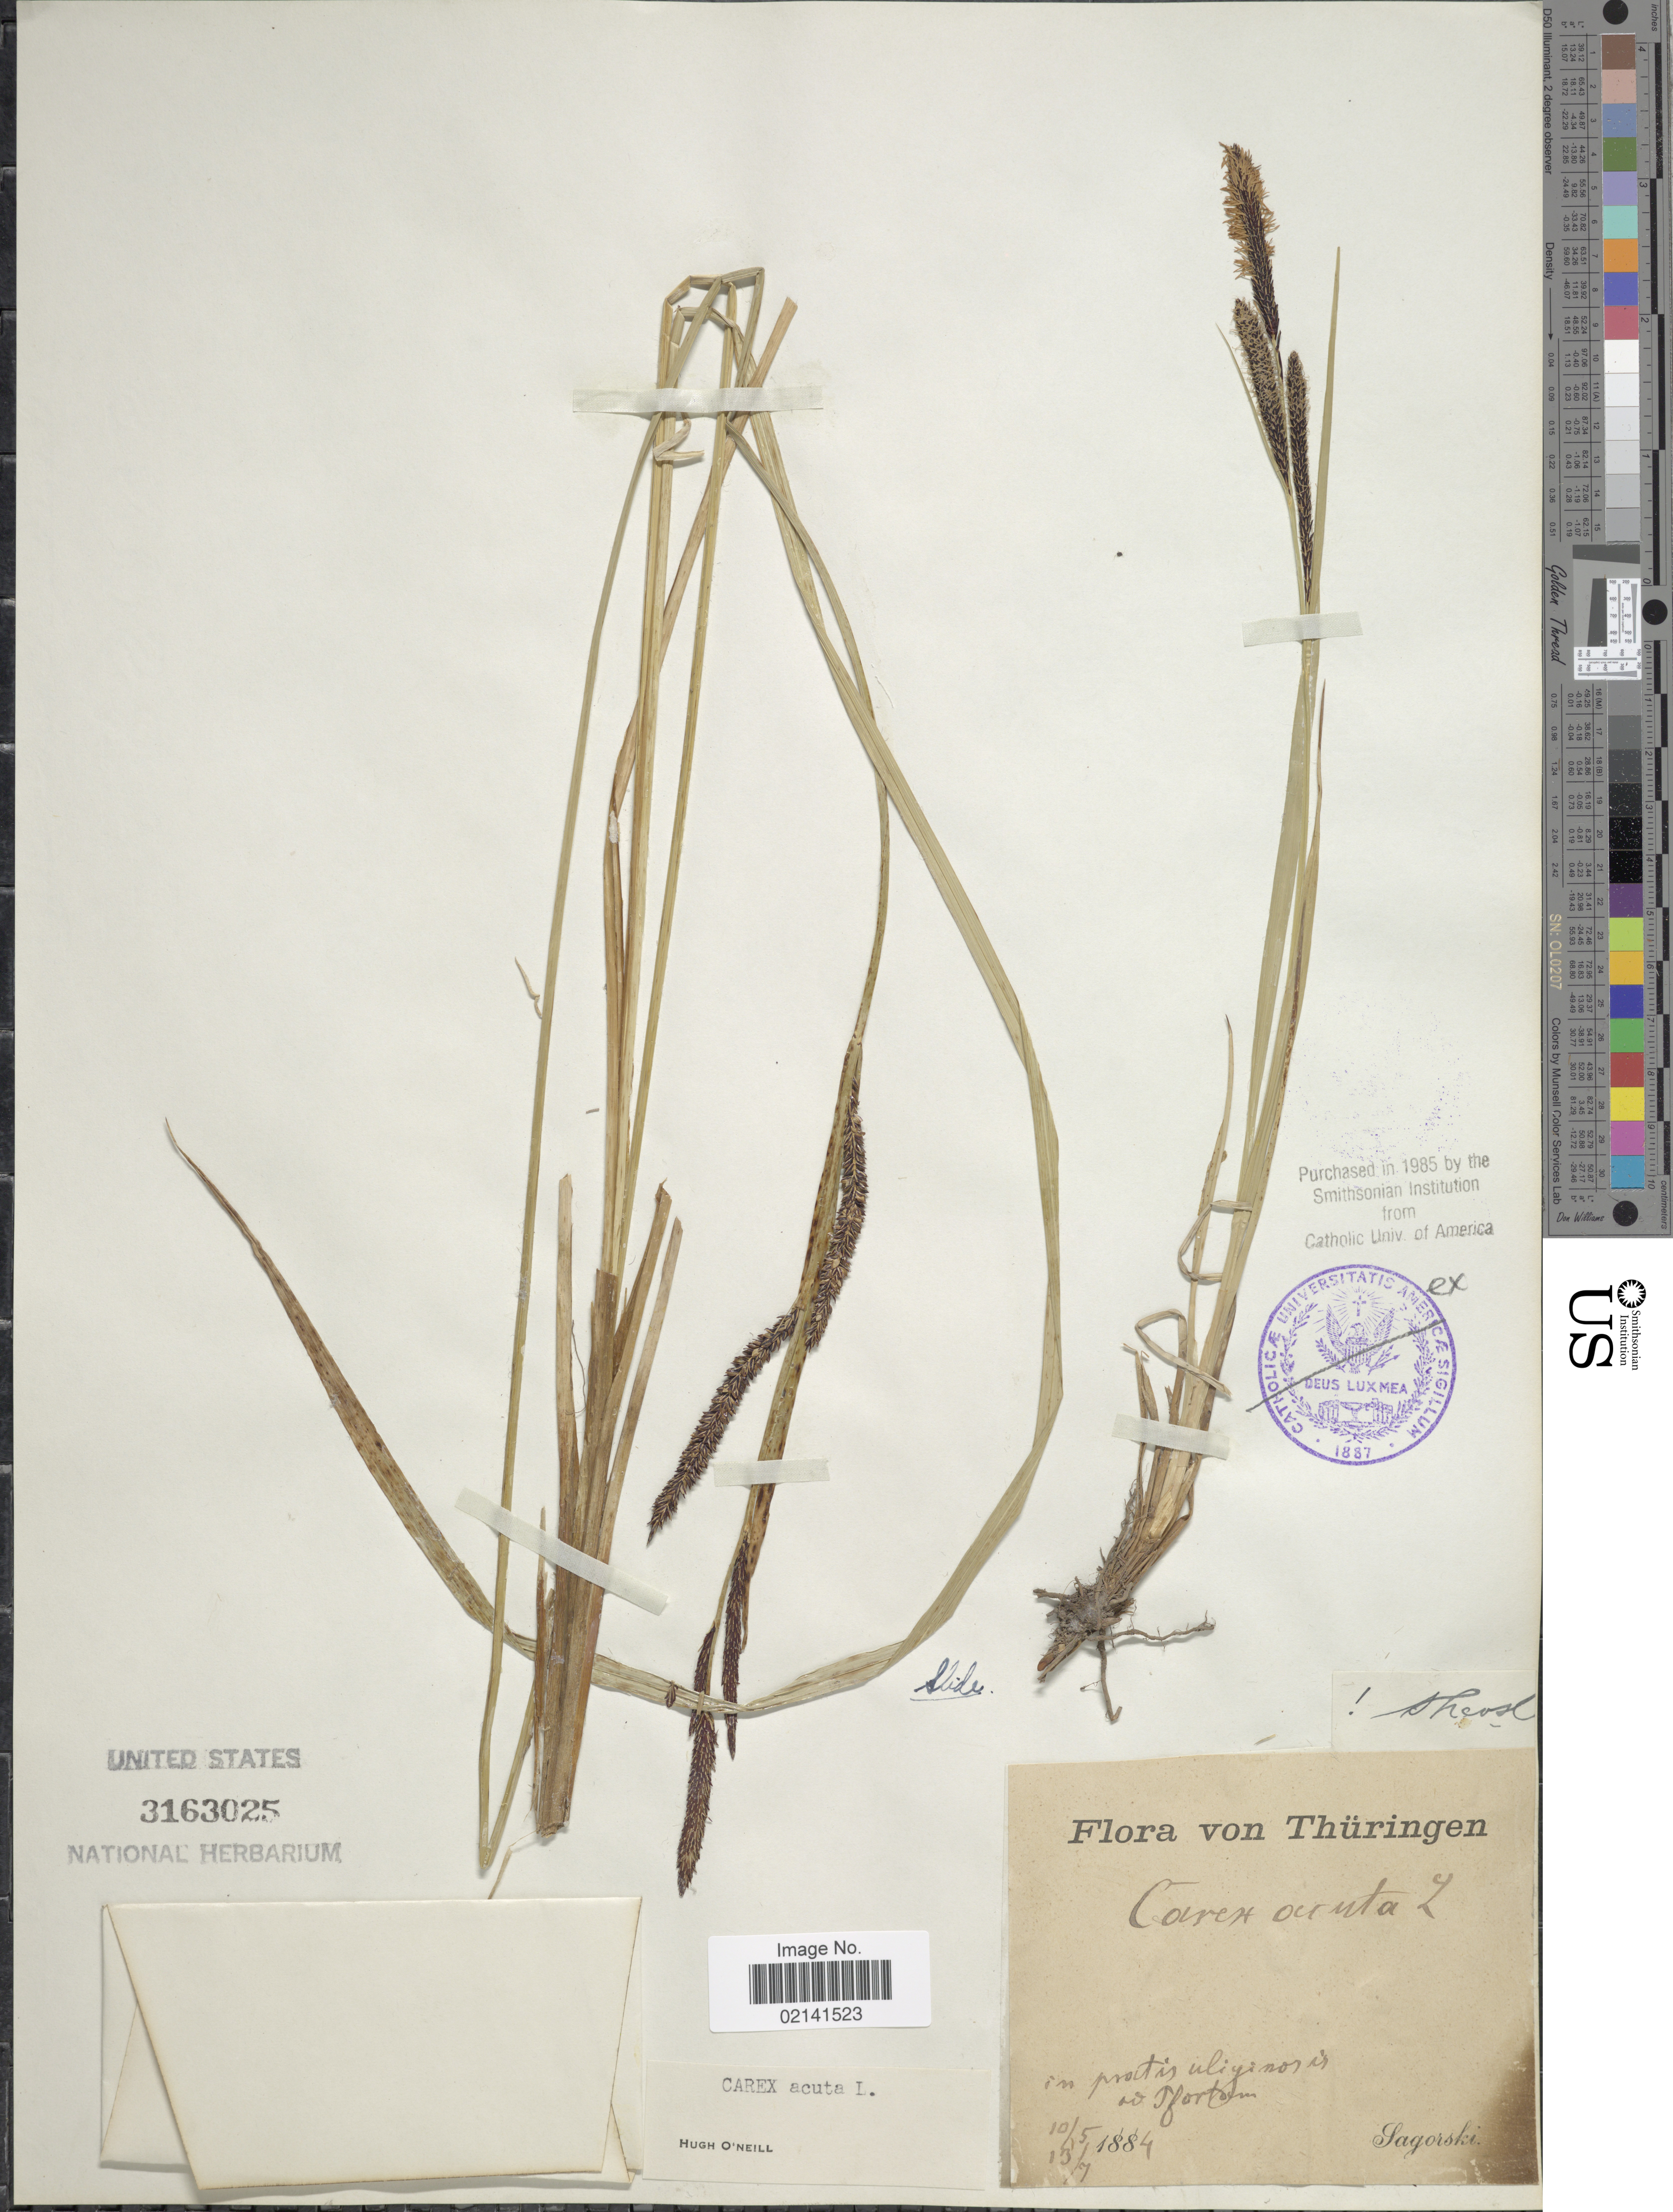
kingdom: Plantae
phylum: Tracheophyta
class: Liliopsida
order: Poales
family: Cyperaceae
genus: Carex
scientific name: Carex acuta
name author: L.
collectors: -. Sagorski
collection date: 1884-05-10/1884-07-13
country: Germany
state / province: Thuringia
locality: Thuringen, In partis ulginos ad flortom [interpreted]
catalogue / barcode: US 3163025